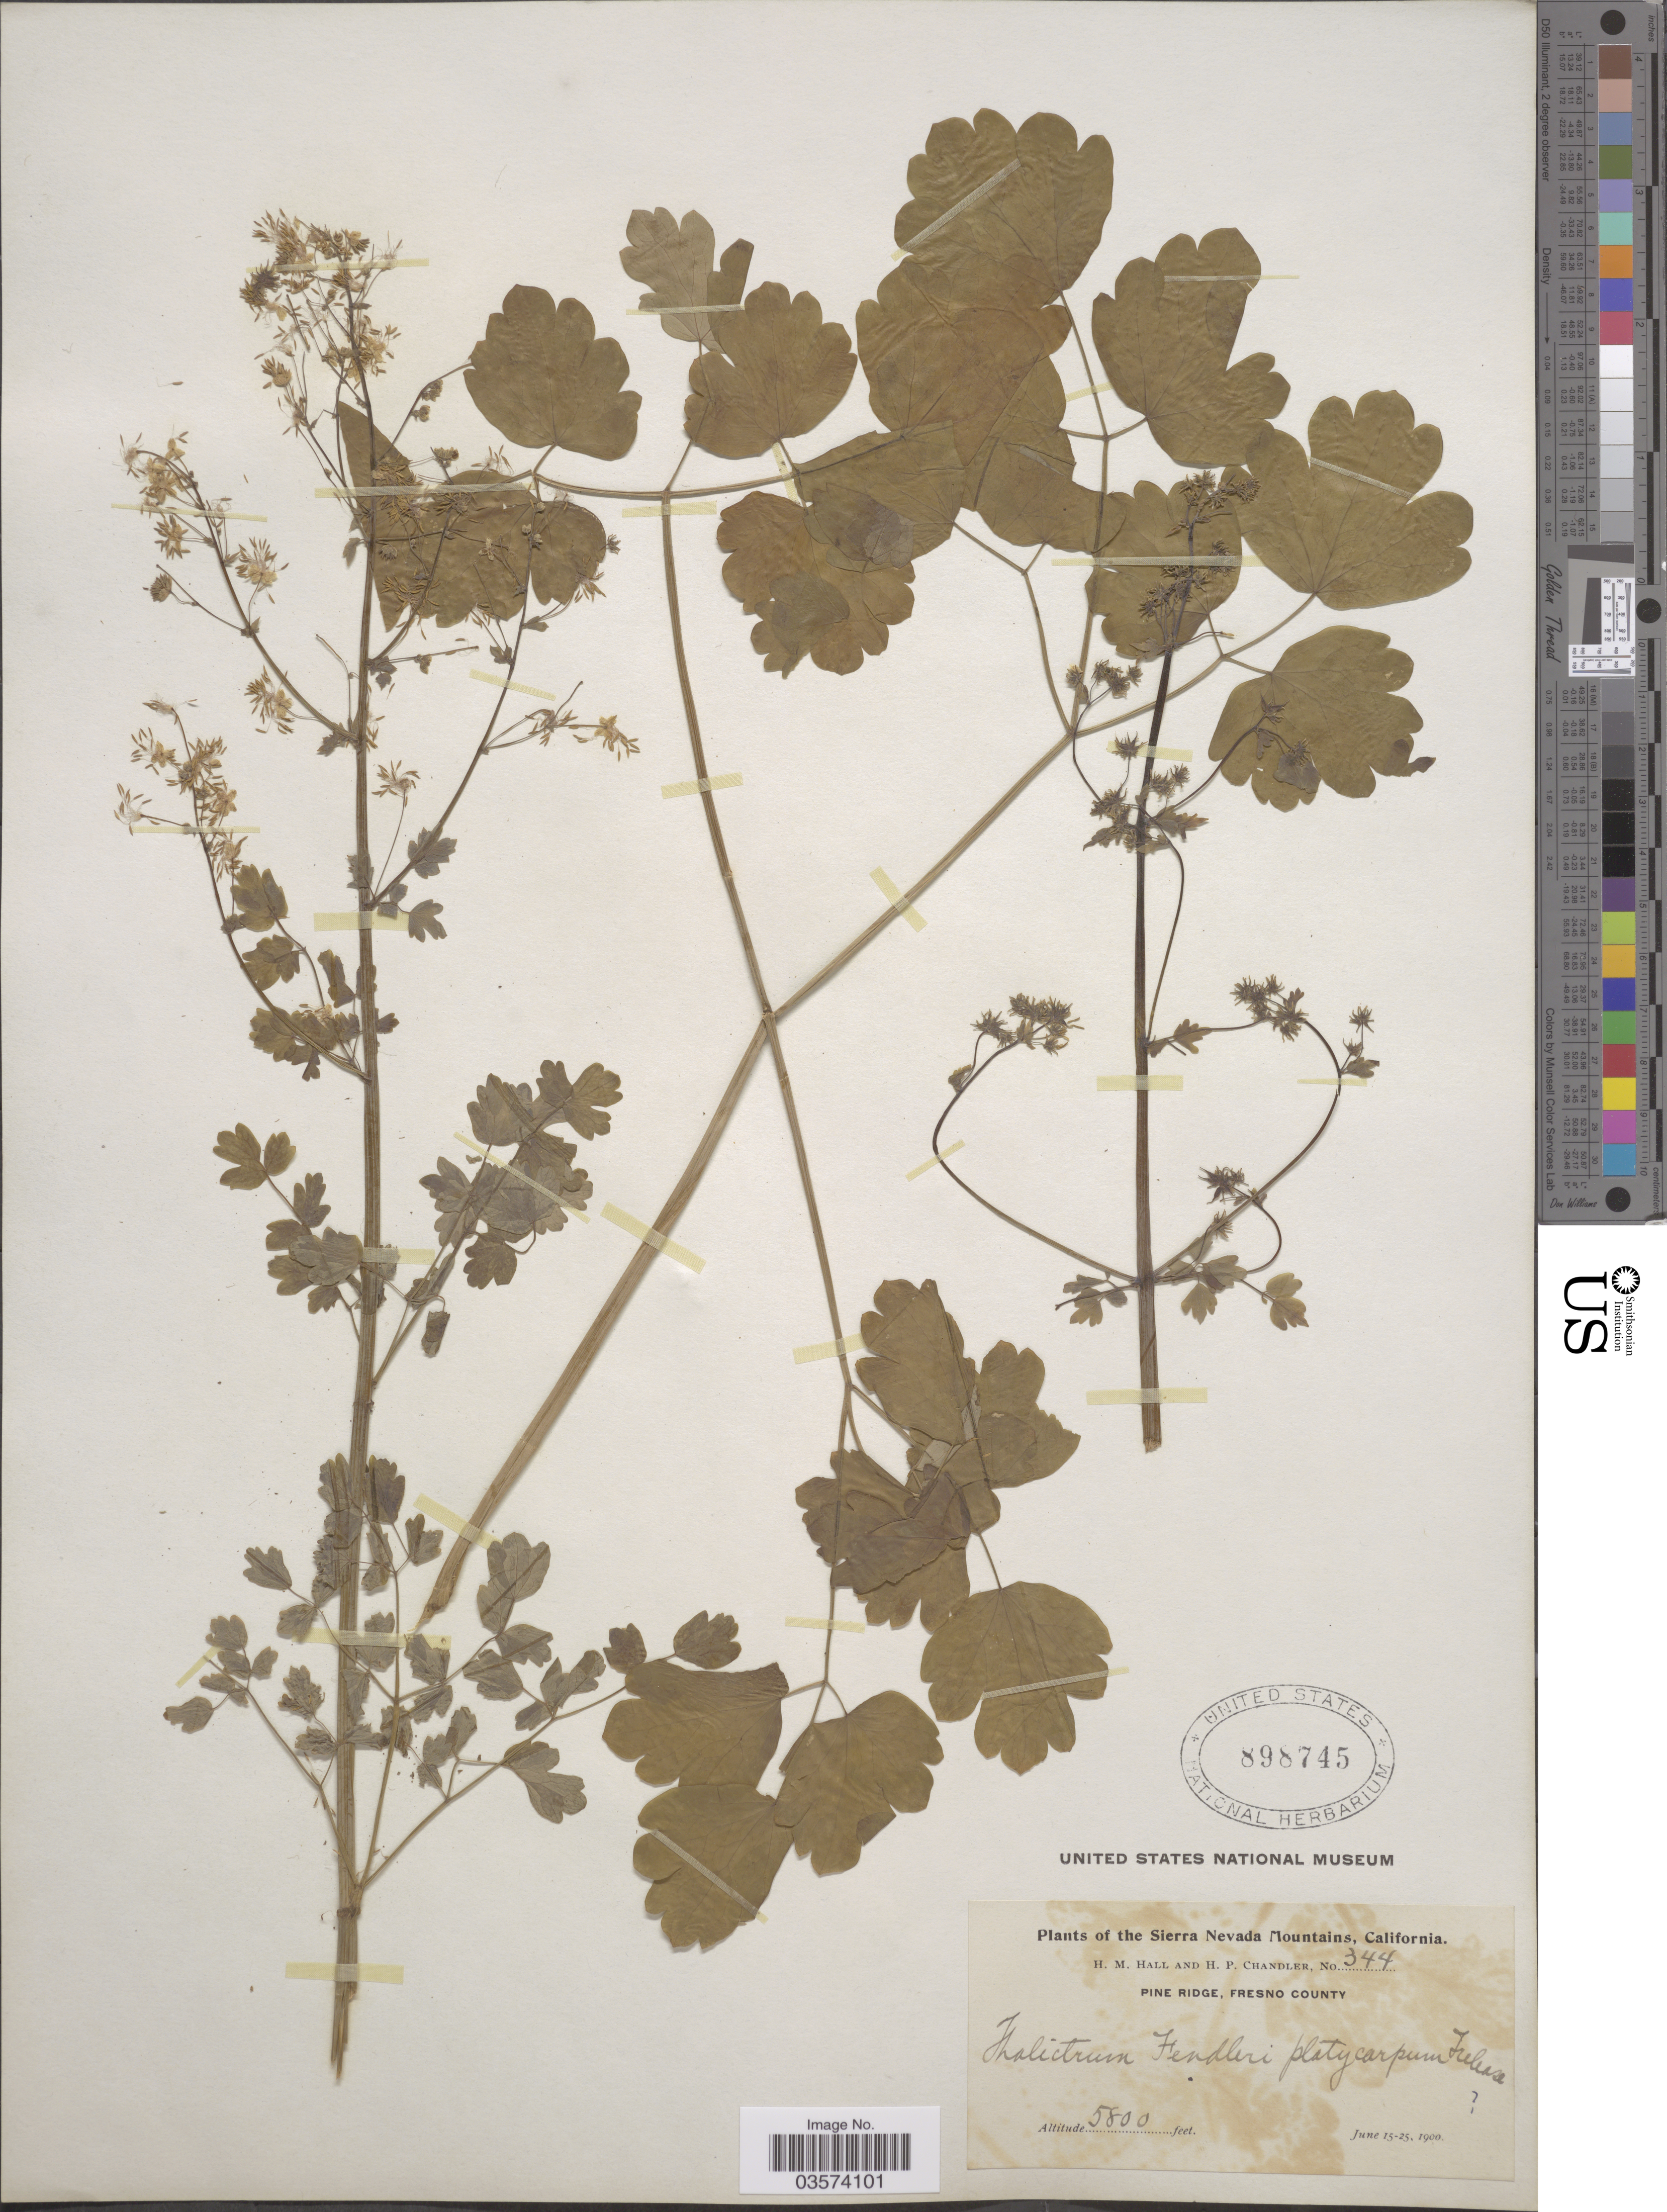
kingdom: Plantae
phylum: Tracheophyta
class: Magnoliopsida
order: Ranunculales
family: Ranunculaceae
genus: Thalictrum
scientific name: Thalictrum fendleri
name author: Engelm. ex A. Gray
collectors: H. M. Hall & H. Chandler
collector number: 344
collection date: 1900-06-15/1900-06-25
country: United States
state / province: California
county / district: Fresno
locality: The Sierra Nevada Mountains. Pine Ridge, Fresno County.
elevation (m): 1768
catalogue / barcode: US 898745